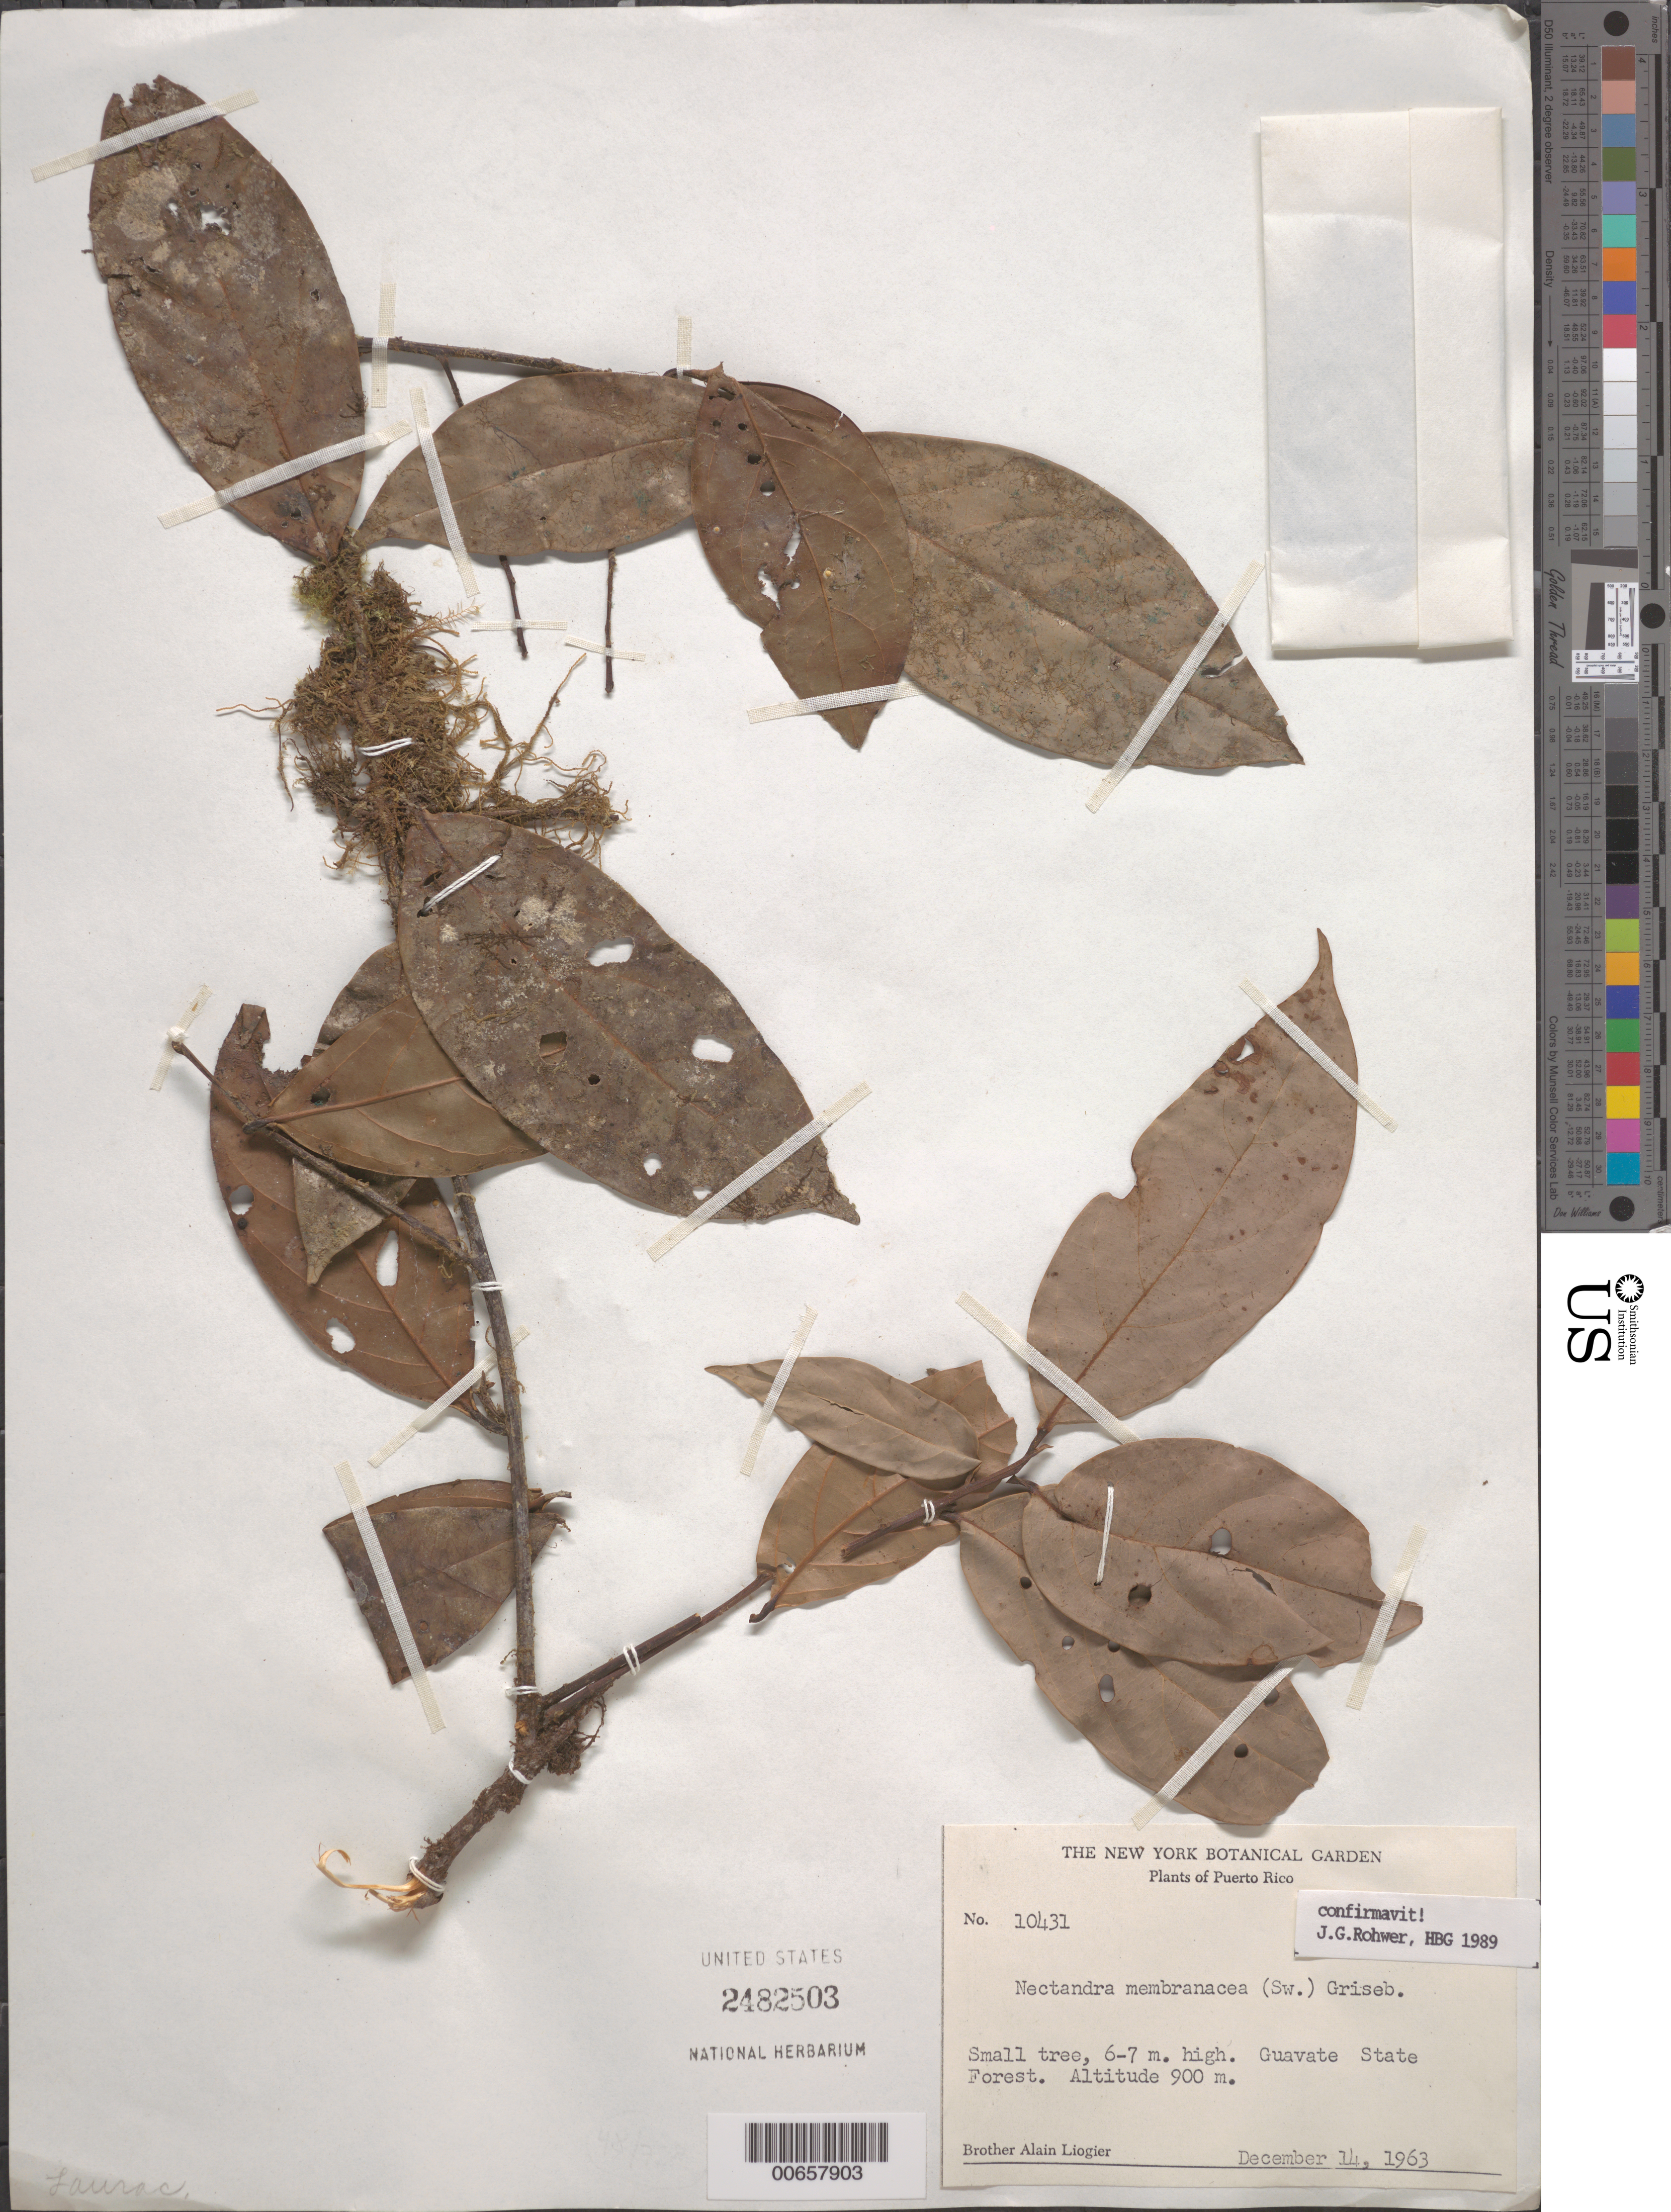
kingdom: Plantae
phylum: Tracheophyta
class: Magnoliopsida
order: Laurales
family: Lauraceae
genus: Nectandra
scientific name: Nectandra membranacea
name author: (Sw.) Griseb.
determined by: Rohwer, J. G.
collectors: A. H. Liogier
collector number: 10431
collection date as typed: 14 Dec 1963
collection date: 1963-12-14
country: Puerto Rico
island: Greater Antilles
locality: Guavate State Forest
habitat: forest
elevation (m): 900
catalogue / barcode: US 2482503